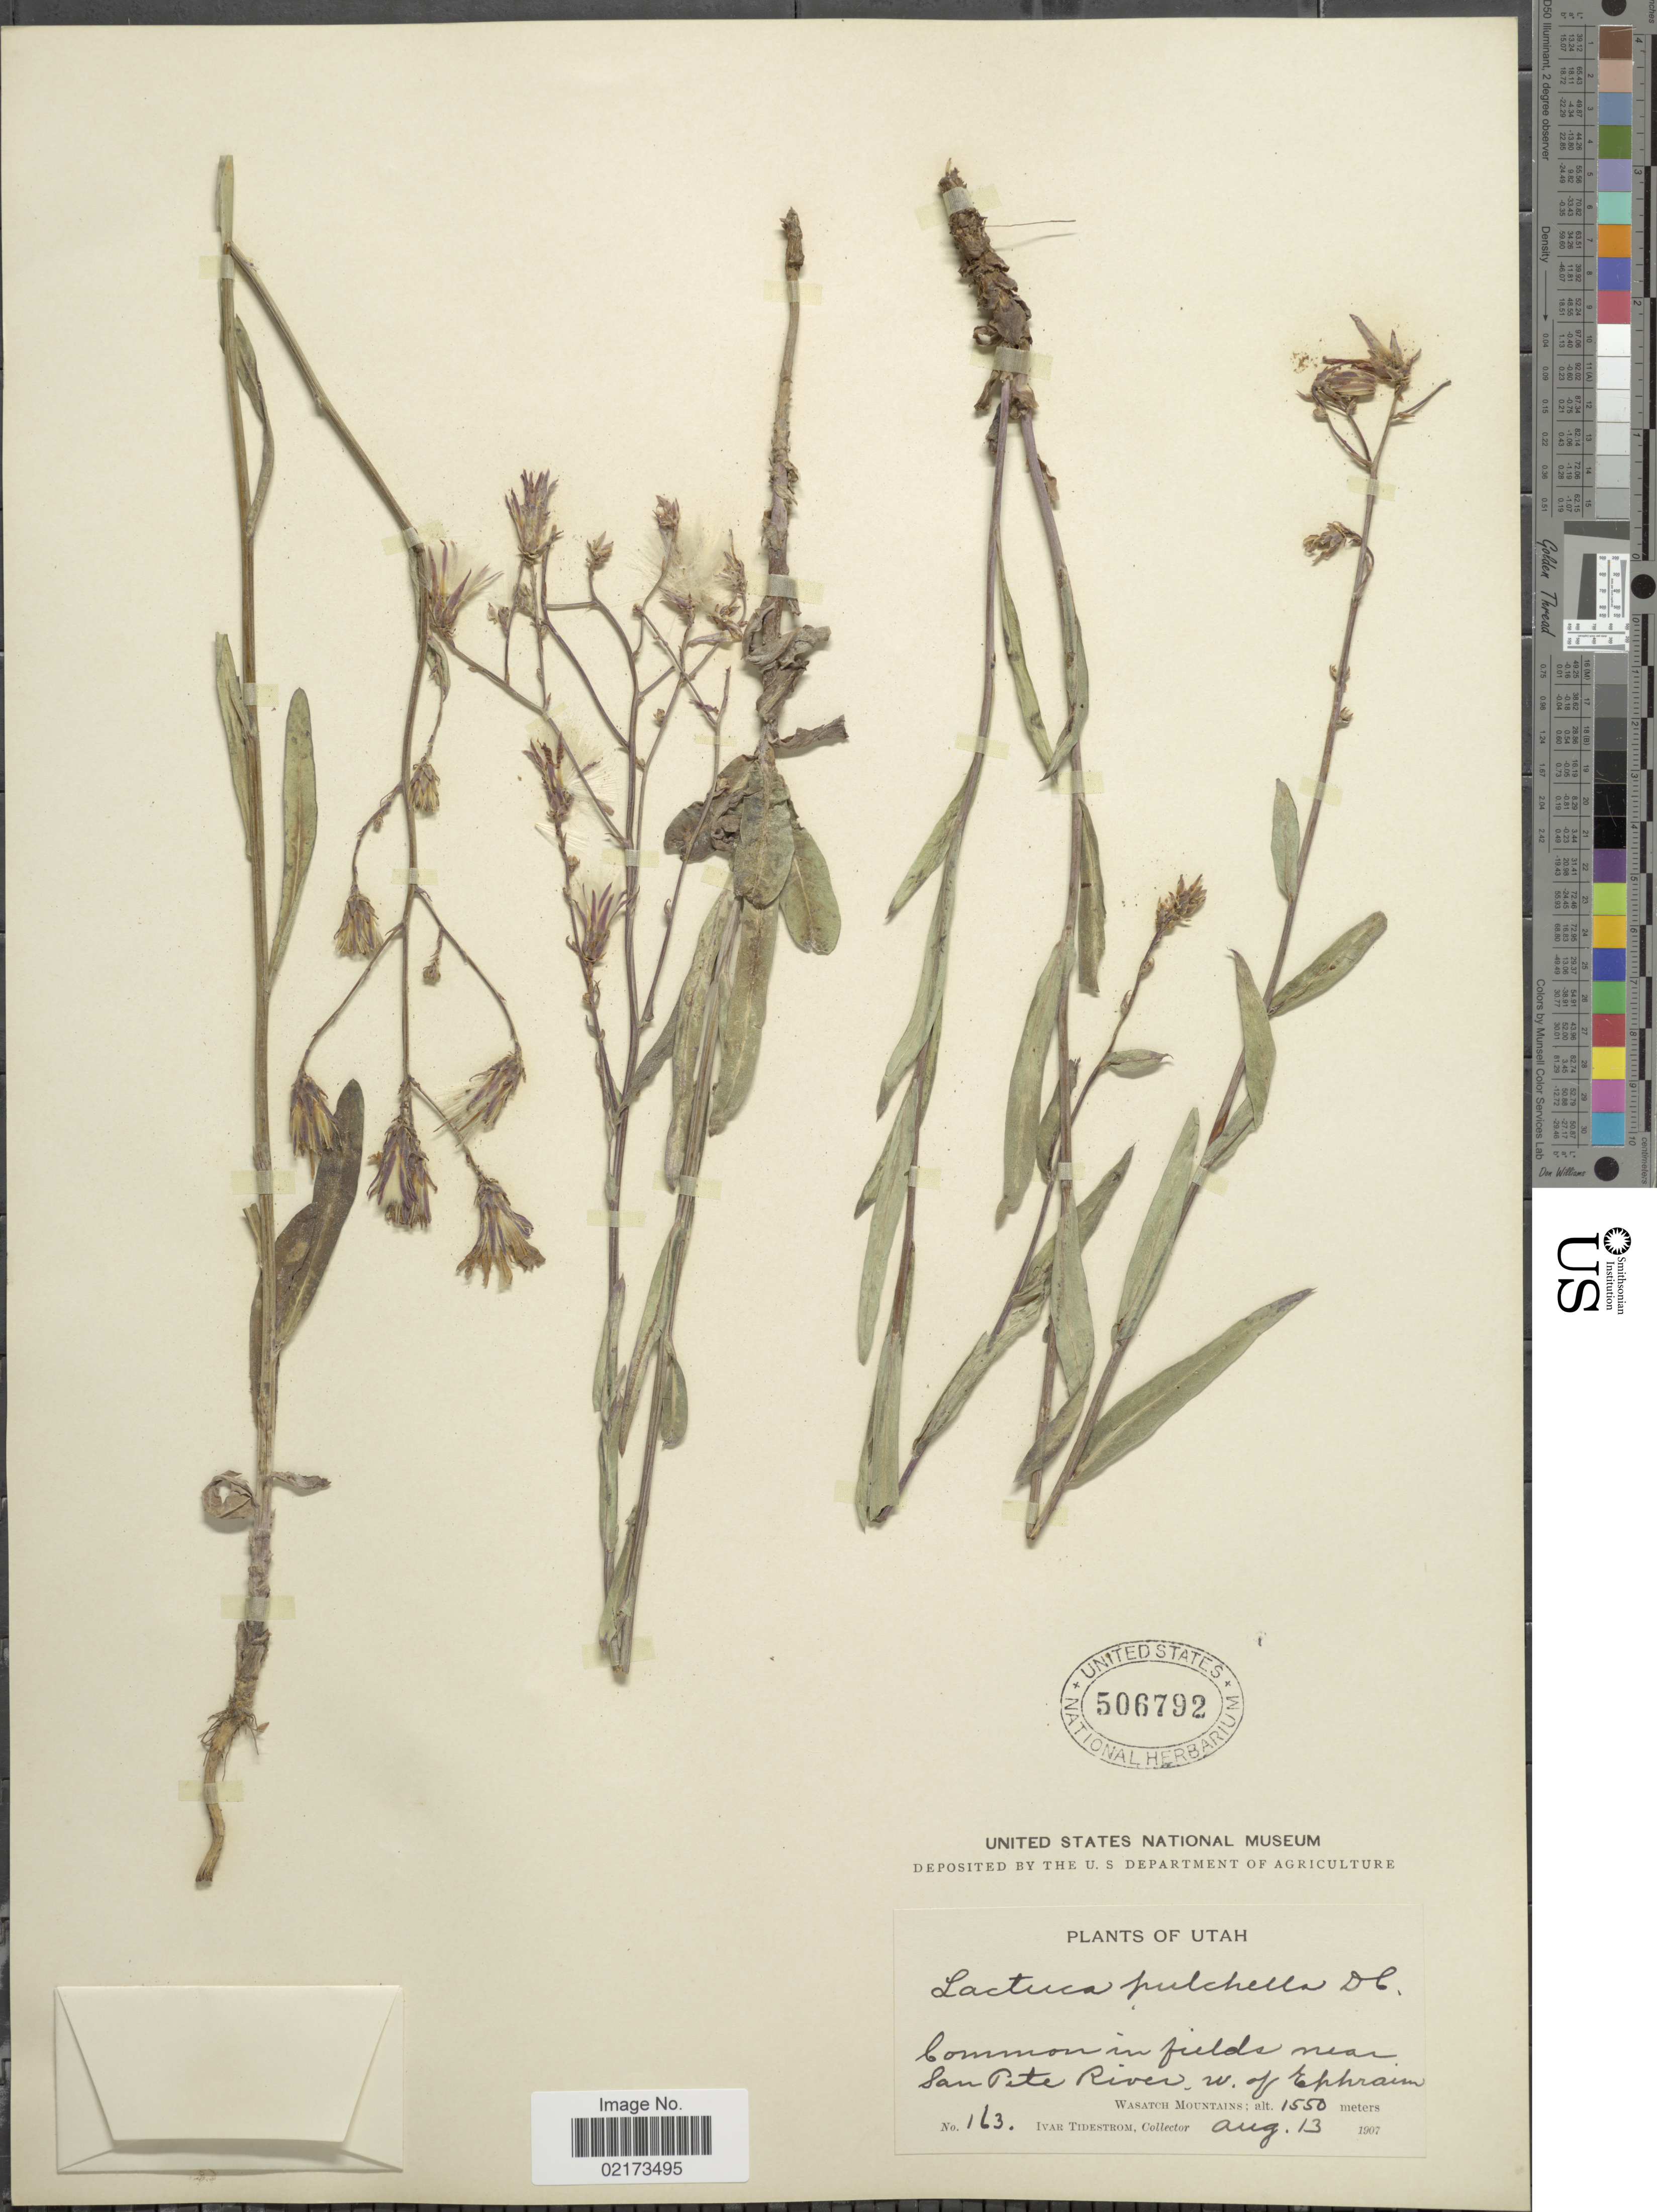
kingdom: Plantae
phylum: Tracheophyta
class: Magnoliopsida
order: Asterales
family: Asteraceae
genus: Lactuca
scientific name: Lactuca tatarica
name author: (L.) C.A. Mey.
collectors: I. F. Tidestrom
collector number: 163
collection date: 1907-08-13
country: United States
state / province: Utah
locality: Near San Pete River, w. of Ephraim, Wasatch Mountains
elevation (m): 1550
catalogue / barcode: US 506792